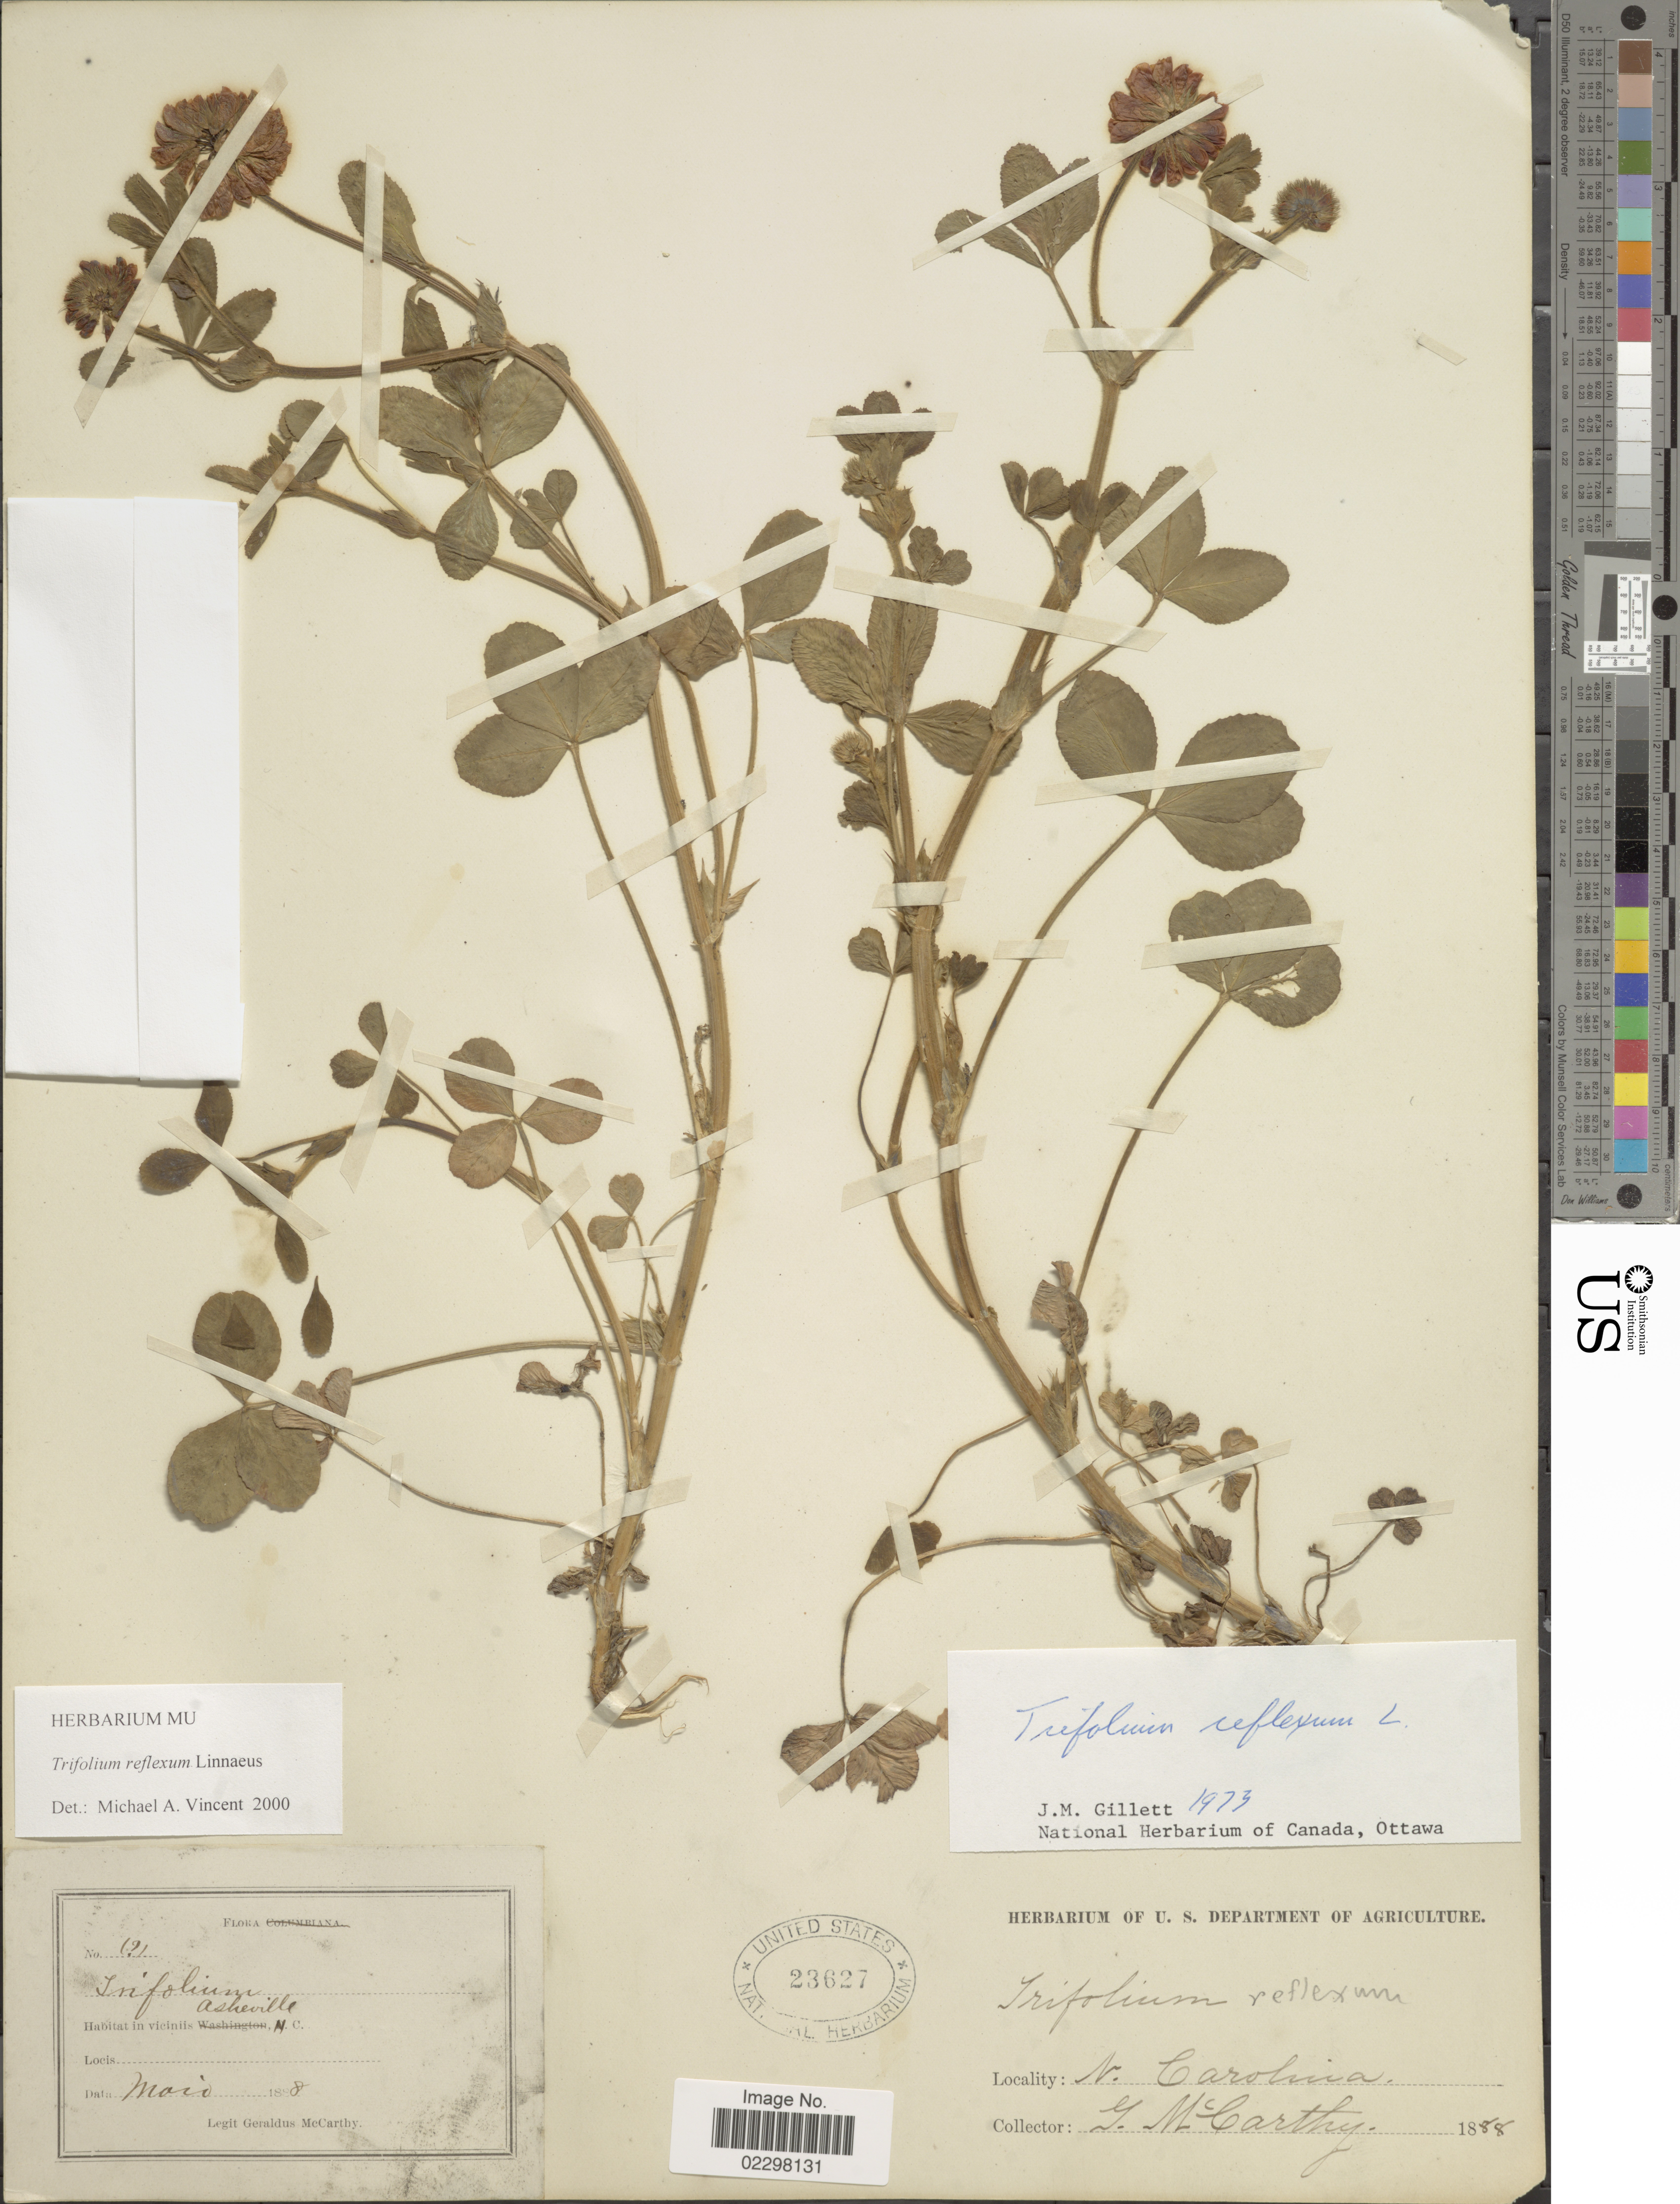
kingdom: Plantae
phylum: Tracheophyta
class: Magnoliopsida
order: Fabales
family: Fabaceae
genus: Trifolium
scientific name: Trifolium reflexum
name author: L.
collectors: M. McCarthy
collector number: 131*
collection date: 1888-05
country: United States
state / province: North Carolina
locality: In viciniis Asheville.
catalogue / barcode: US 23627